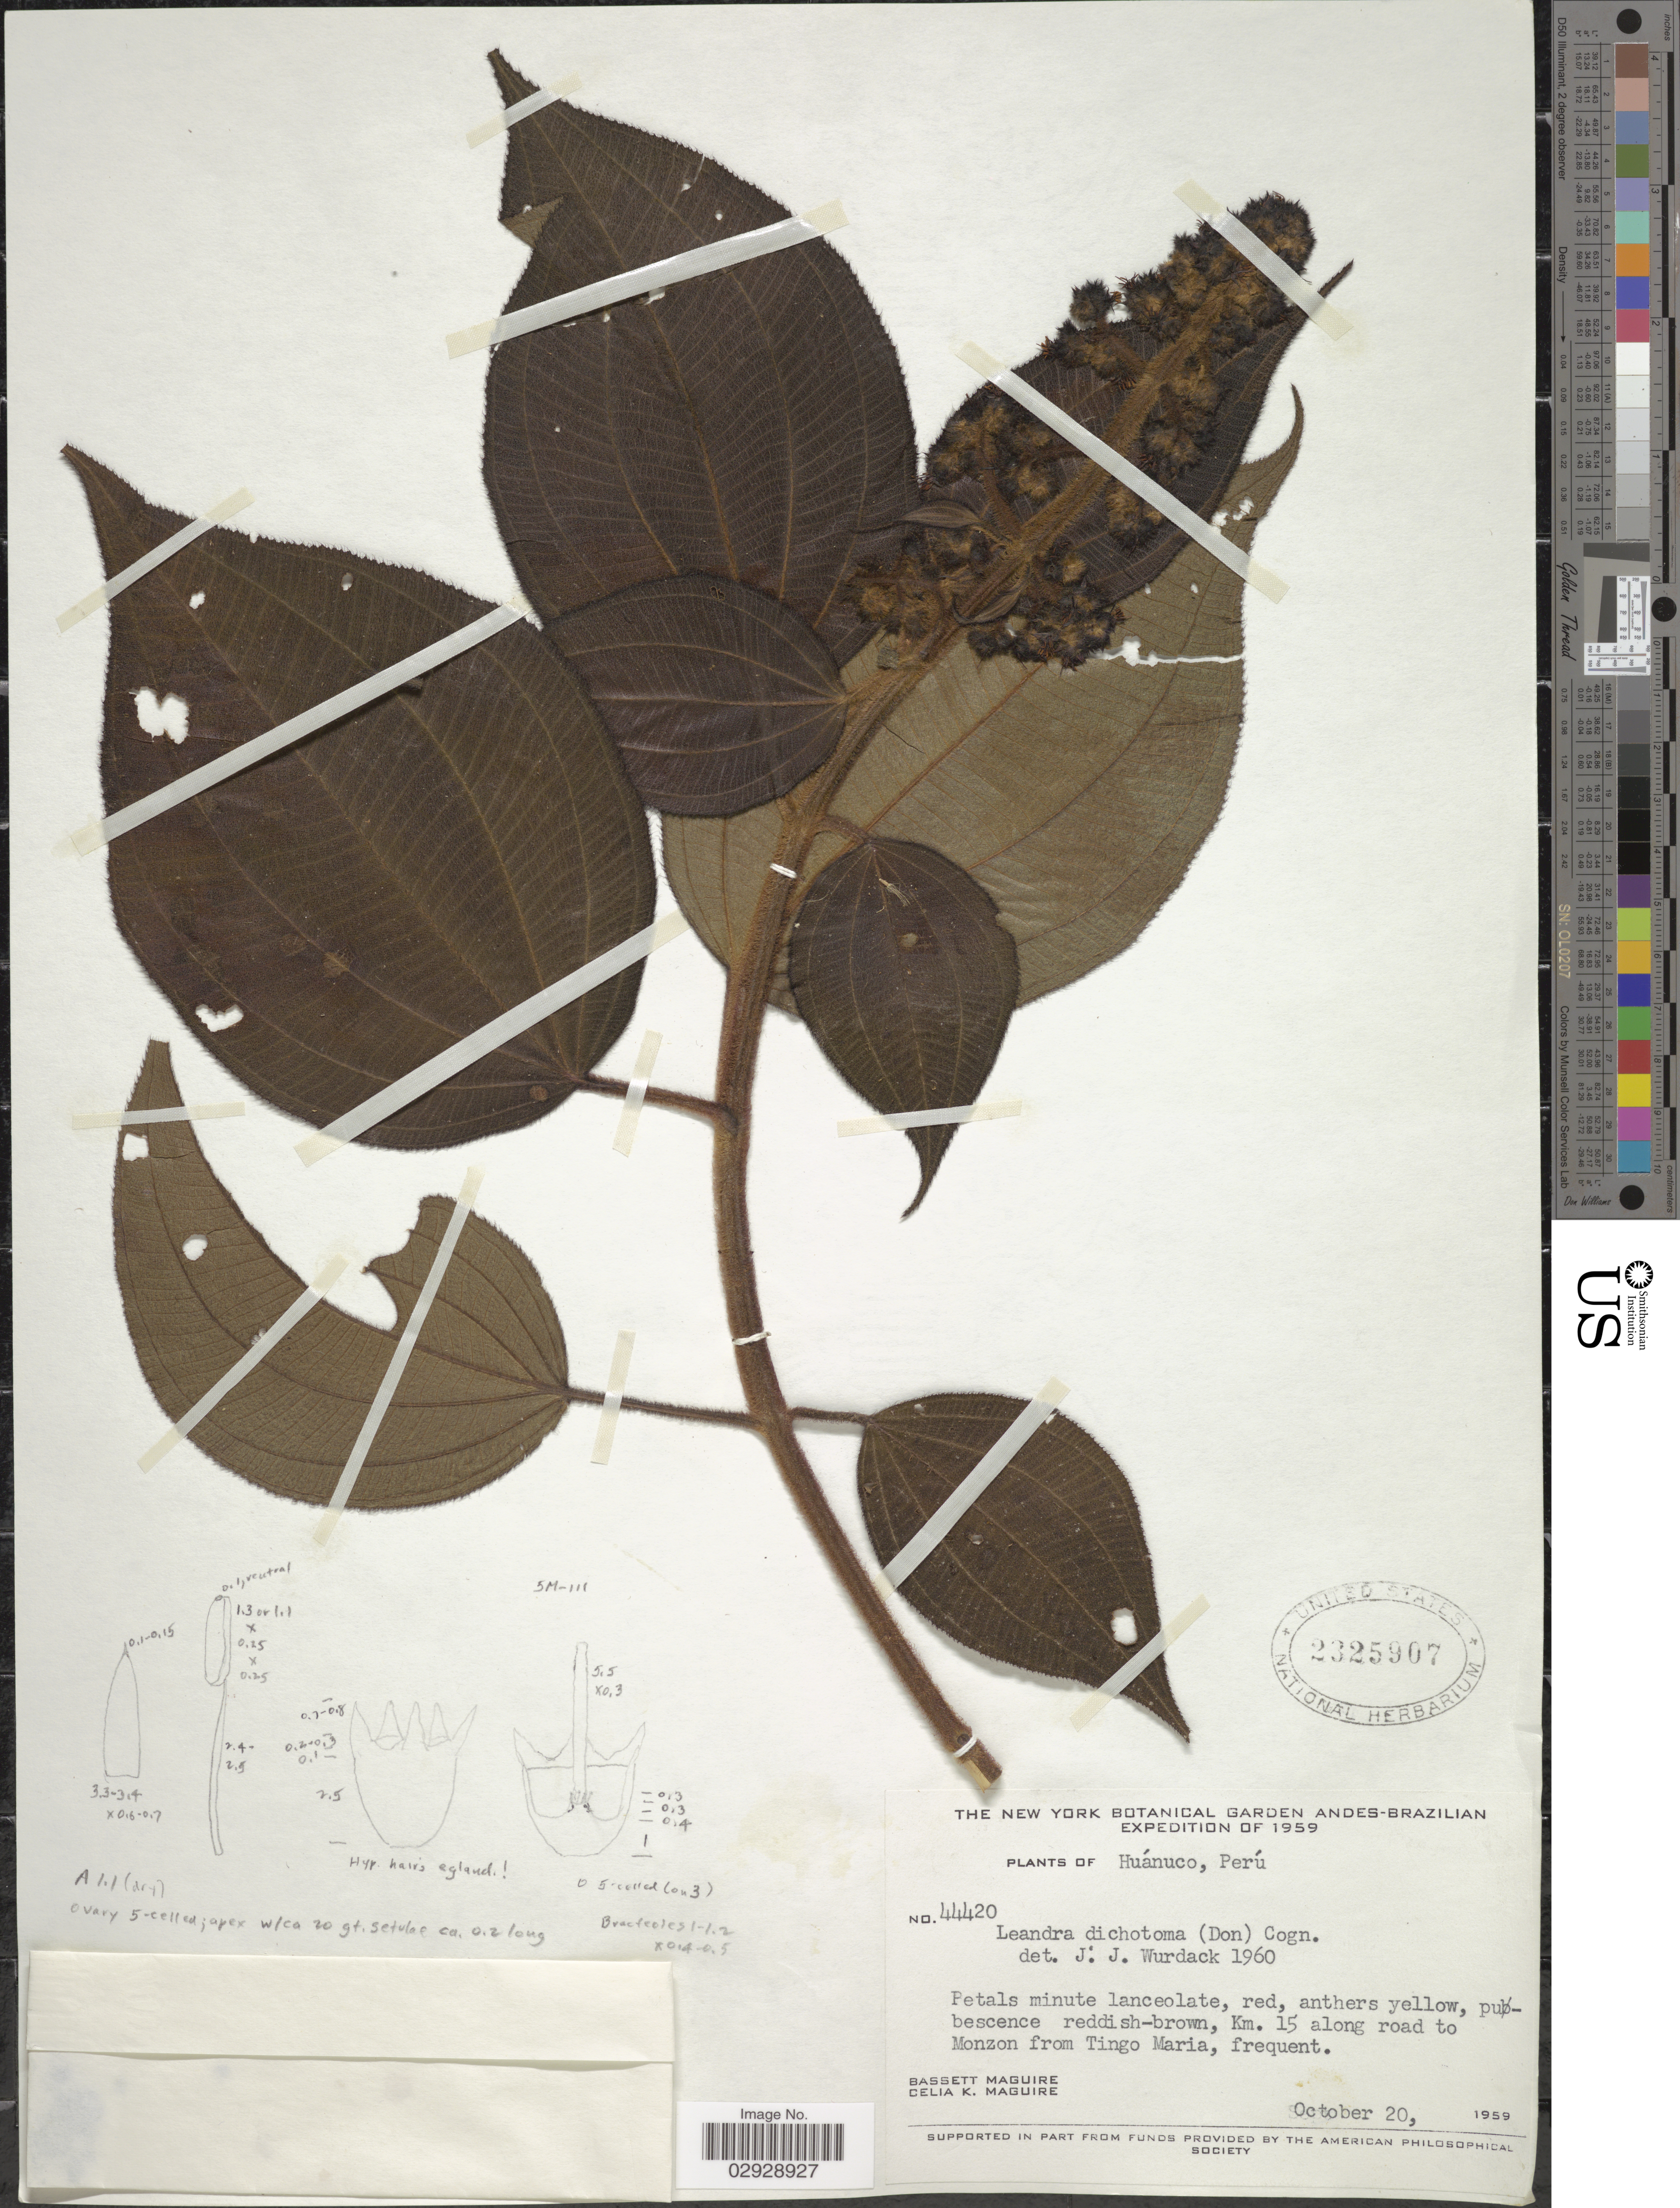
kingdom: Plantae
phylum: Tracheophyta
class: Magnoliopsida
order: Myrtales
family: Melastomataceae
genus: Leandra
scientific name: Leandra dichotoma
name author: (D. Don) Cogn.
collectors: B. Maguire & C. K. Maguire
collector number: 44420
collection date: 1959-10-20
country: Peru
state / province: Huánuco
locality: Andes. Km. 15 along road to Monzon from Tingo Maria.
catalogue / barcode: US 2325907